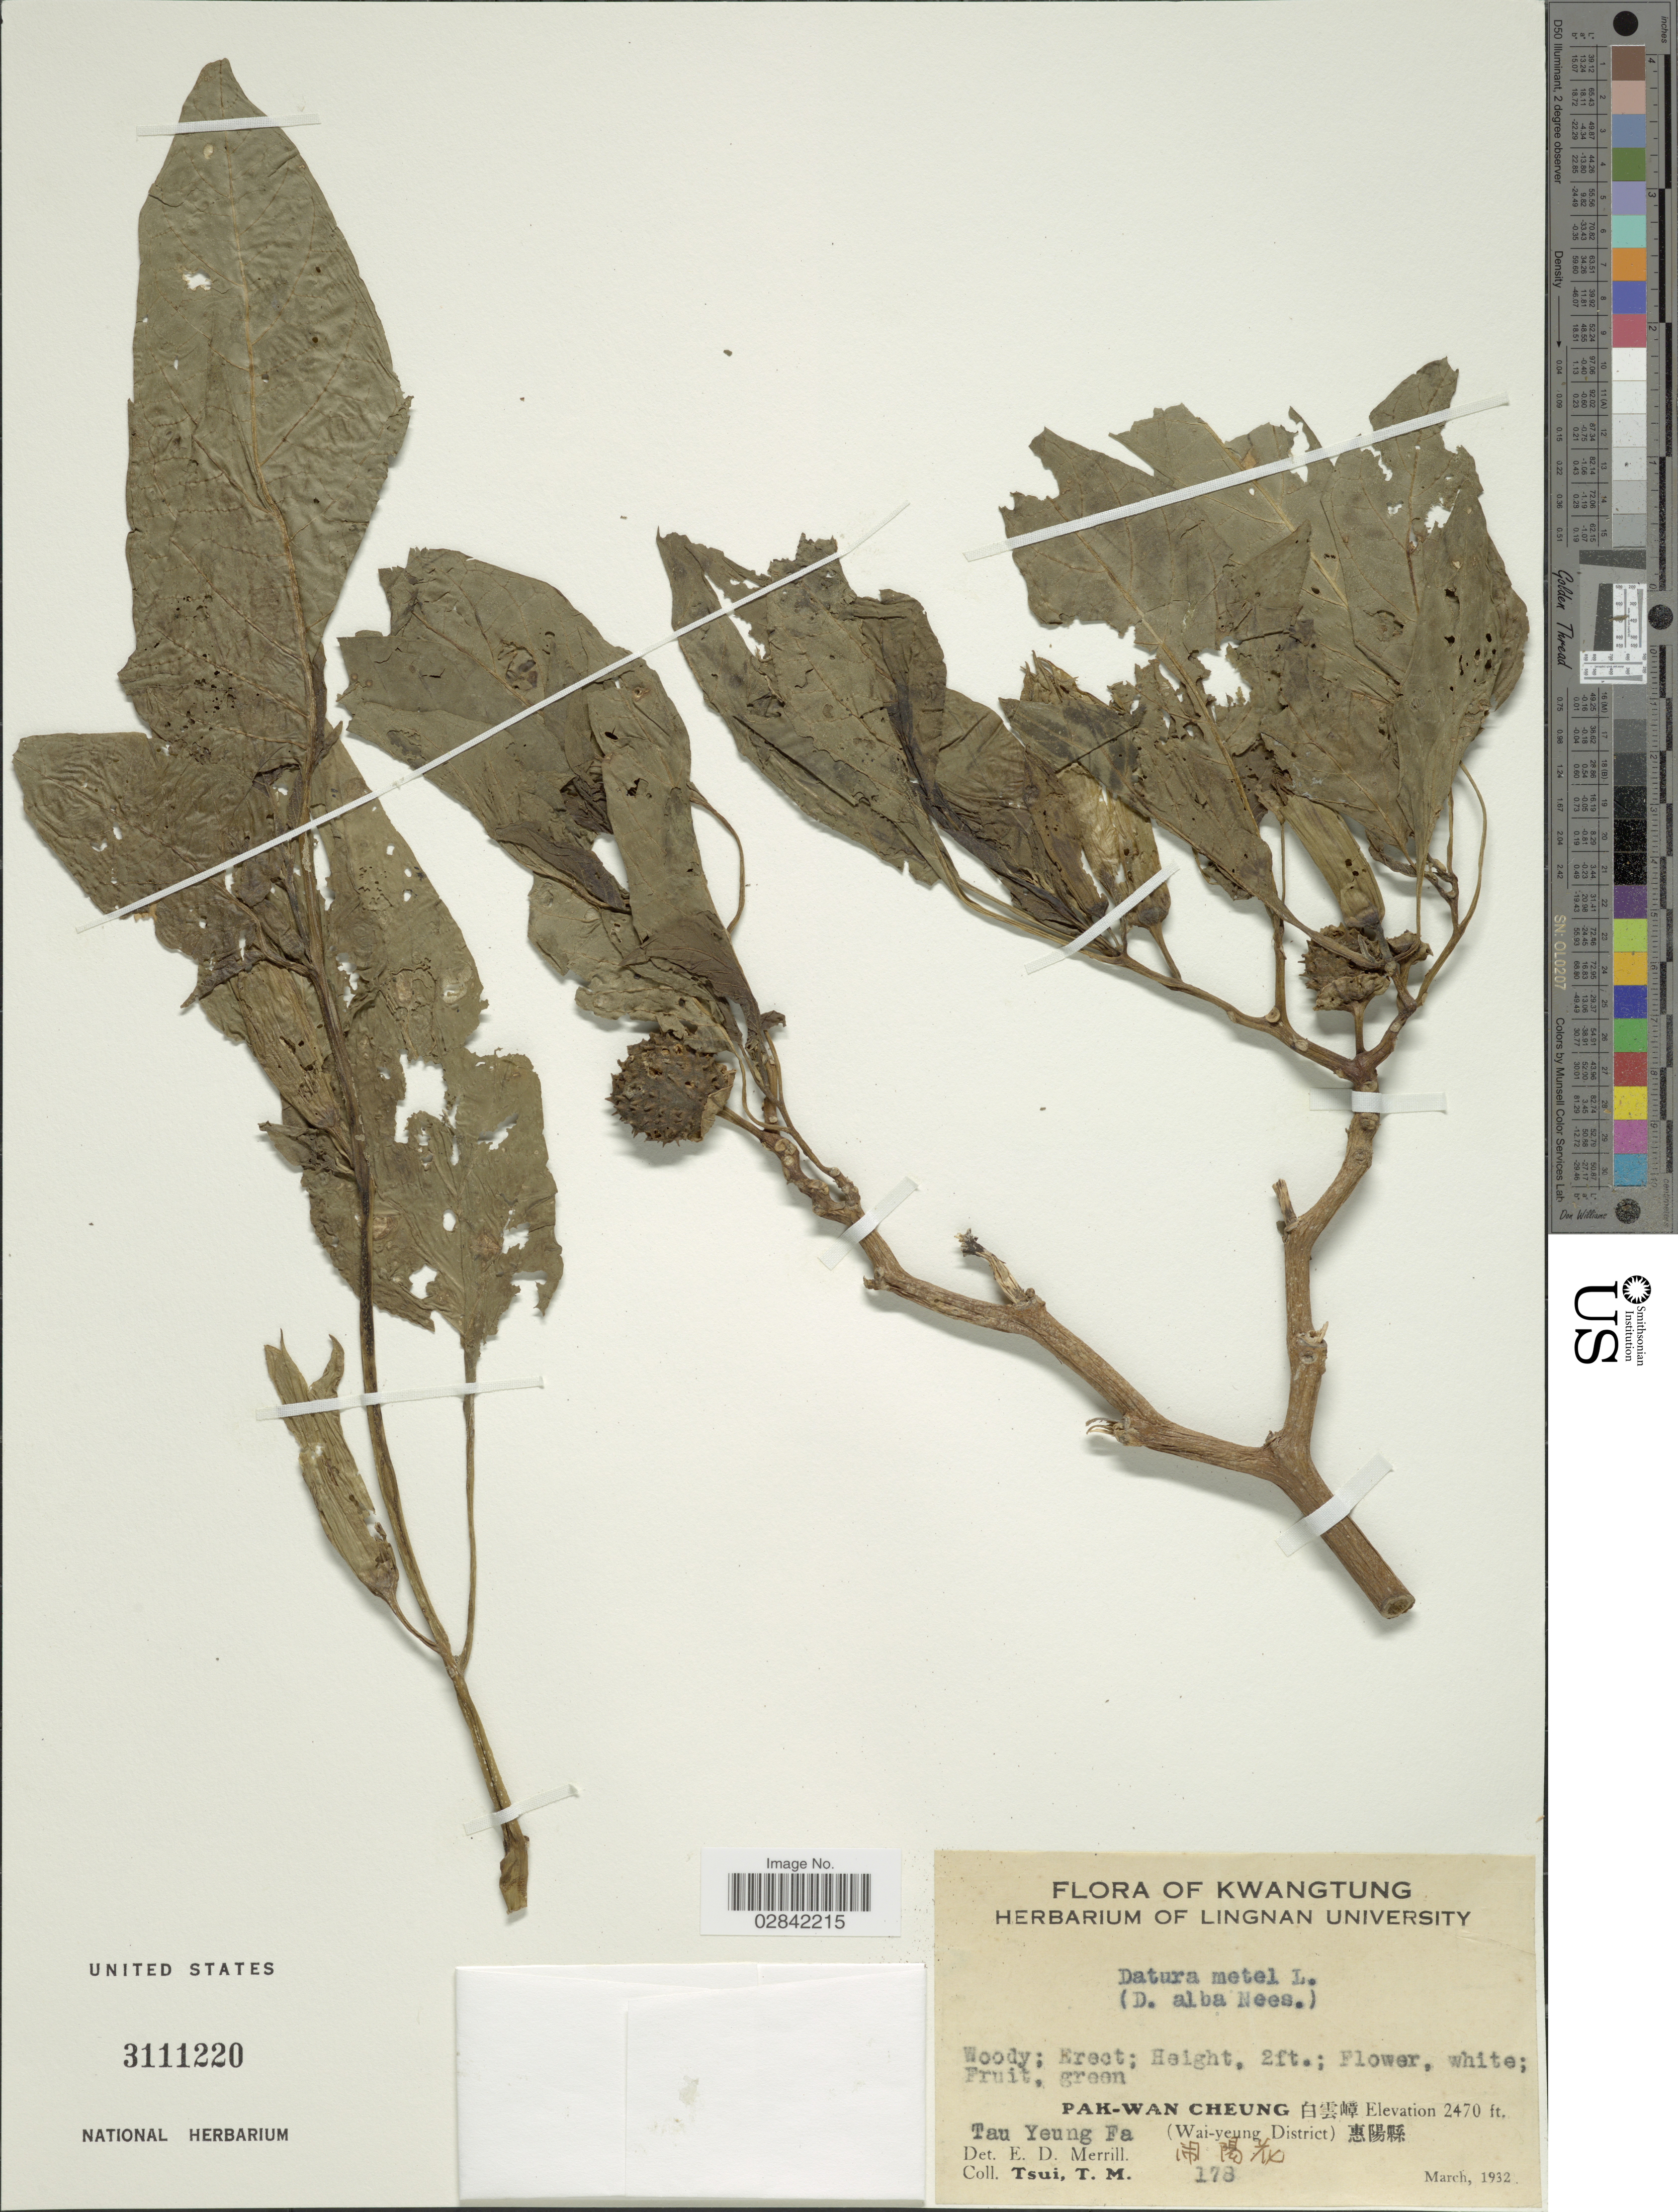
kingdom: Plantae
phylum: Tracheophyta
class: Magnoliopsida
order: Solanales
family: Solanaceae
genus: Datura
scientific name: Datura metel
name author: L.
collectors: T. Tsui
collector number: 178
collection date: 1932-03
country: China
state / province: Guangdong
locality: Kwangtung, Pak-Wan Cheung, (Wai-yeung District), Tau Yeung Fa.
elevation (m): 753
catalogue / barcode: US 3111220